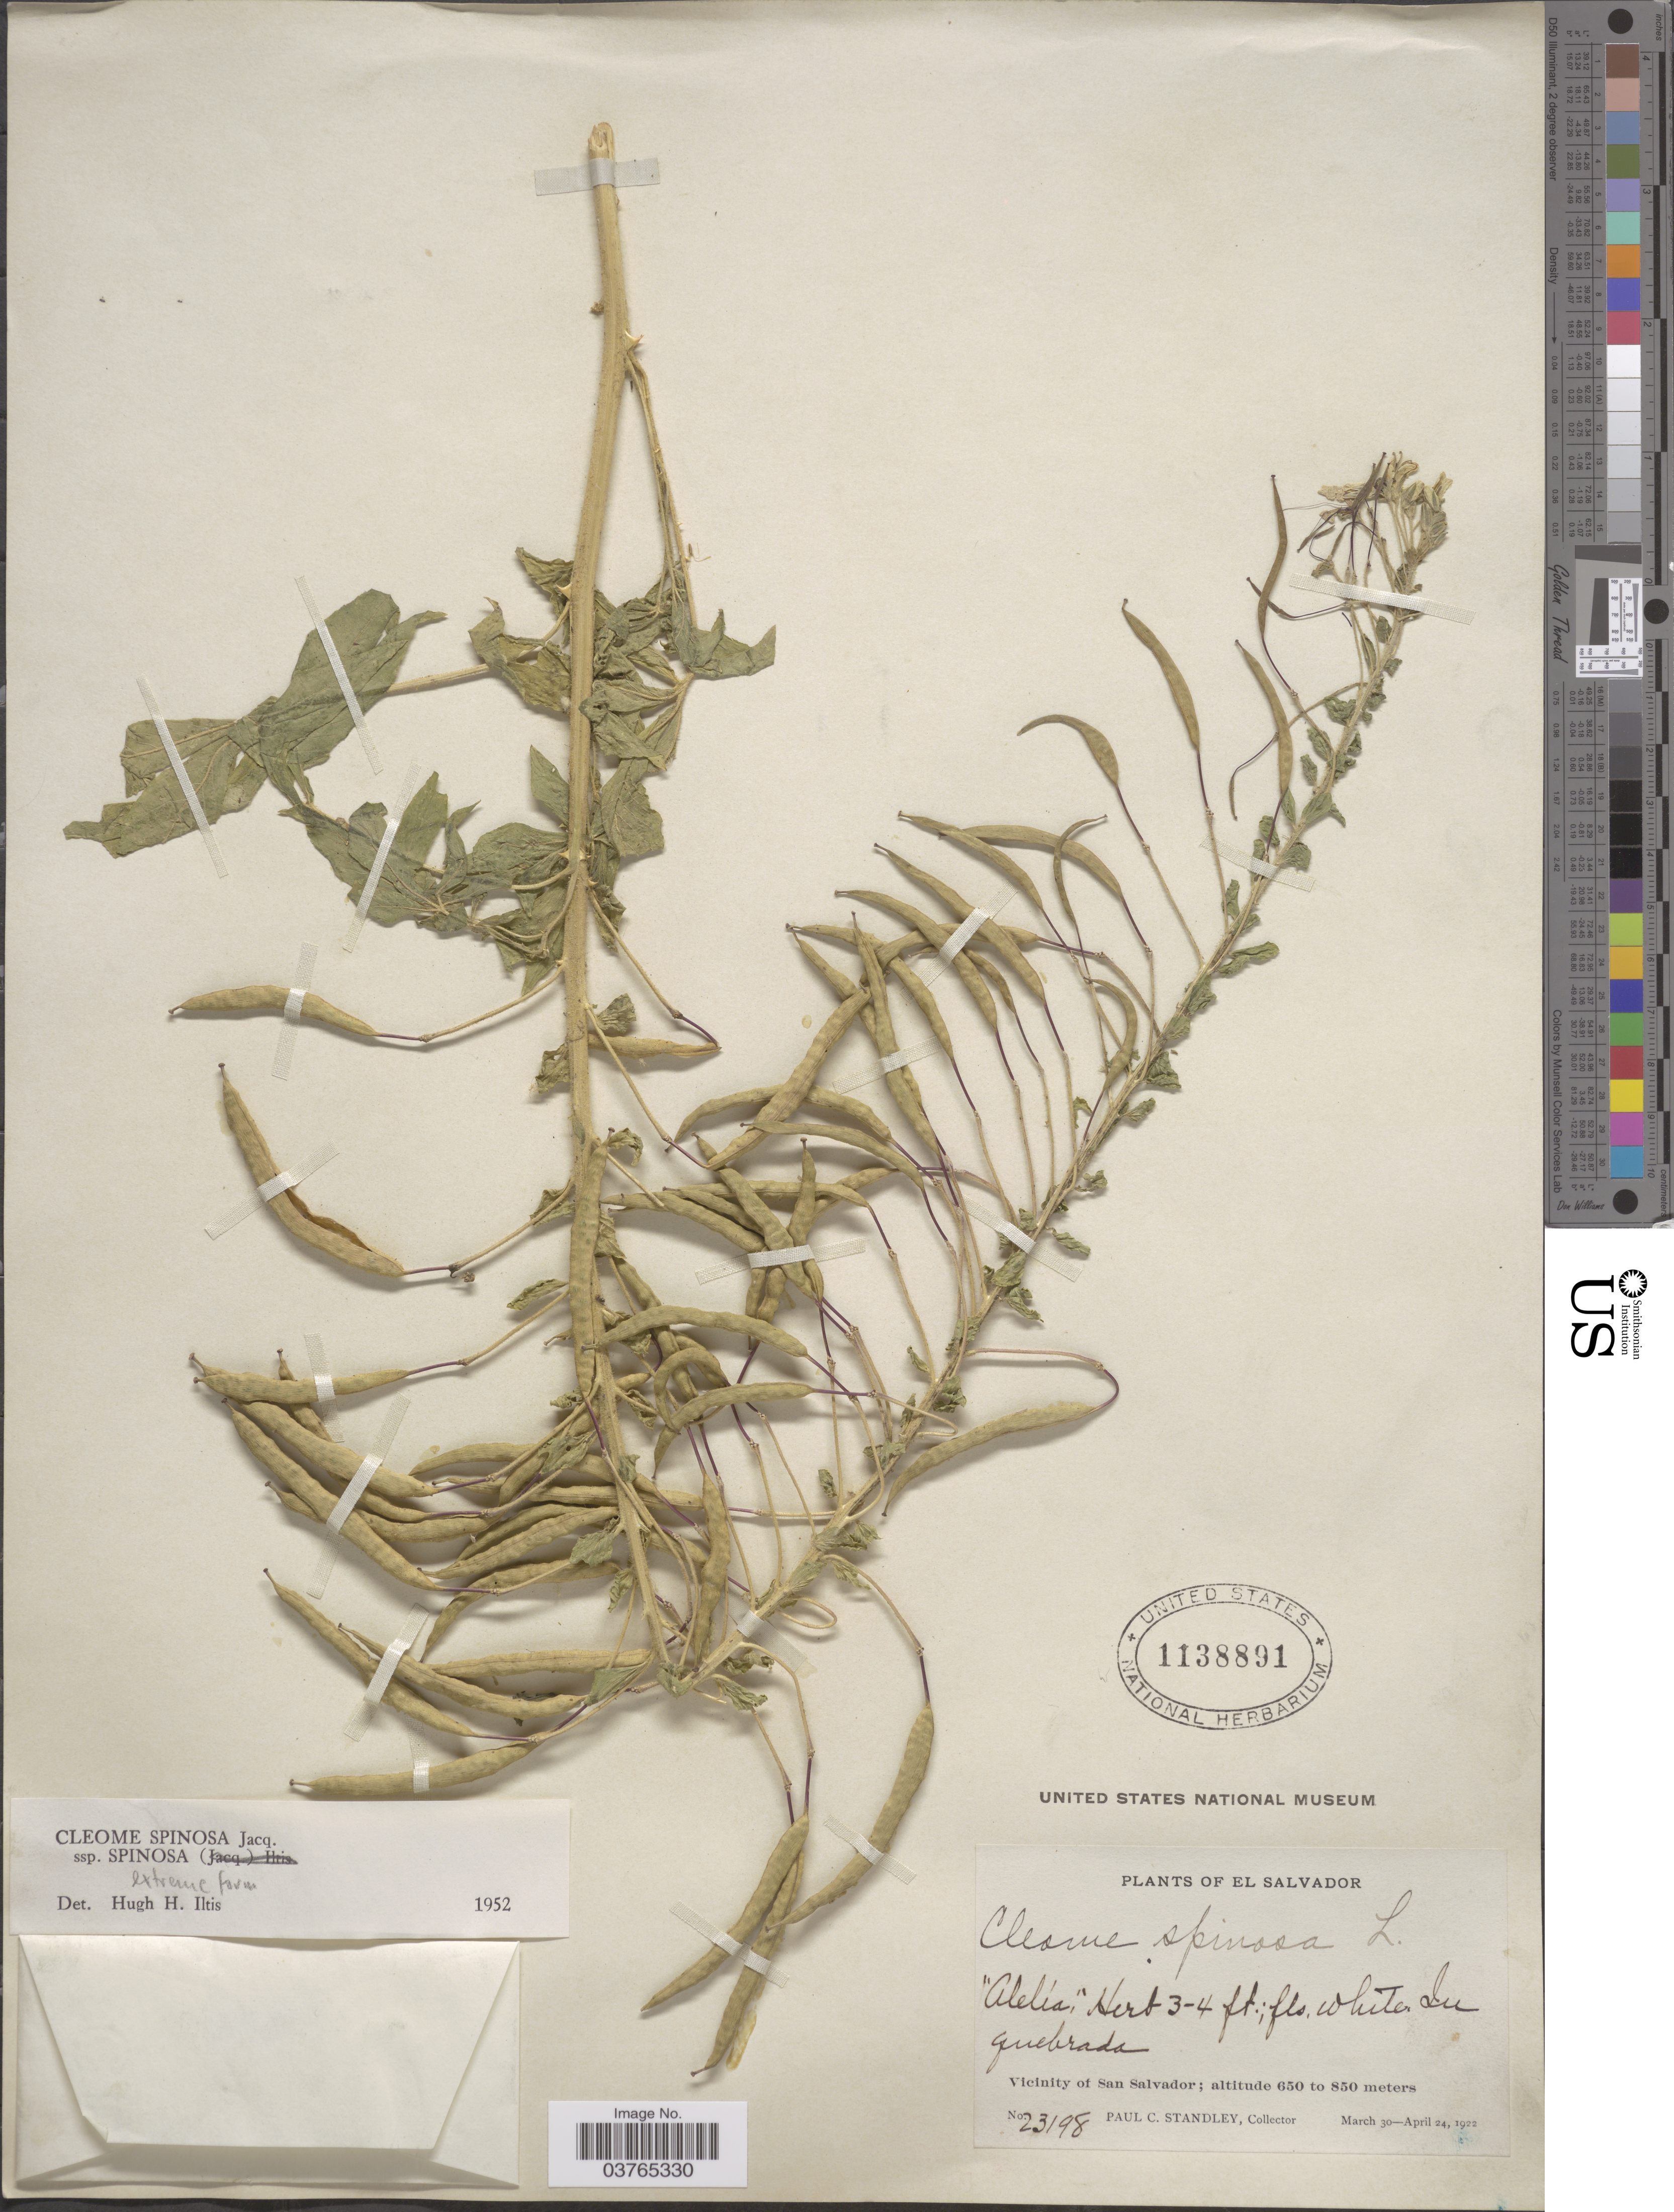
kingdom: Plantae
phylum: Tracheophyta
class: Magnoliopsida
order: Brassicales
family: Cleomaceae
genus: Tarenaya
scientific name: Tarenaya spinosa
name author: (Jacq.) Raf.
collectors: P. C. Standley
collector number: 23198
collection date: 1922-03-30/1922-04-24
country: El Salvador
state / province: San Salvador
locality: Vicinity of San Salvador.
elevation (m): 650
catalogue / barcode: US 1138891